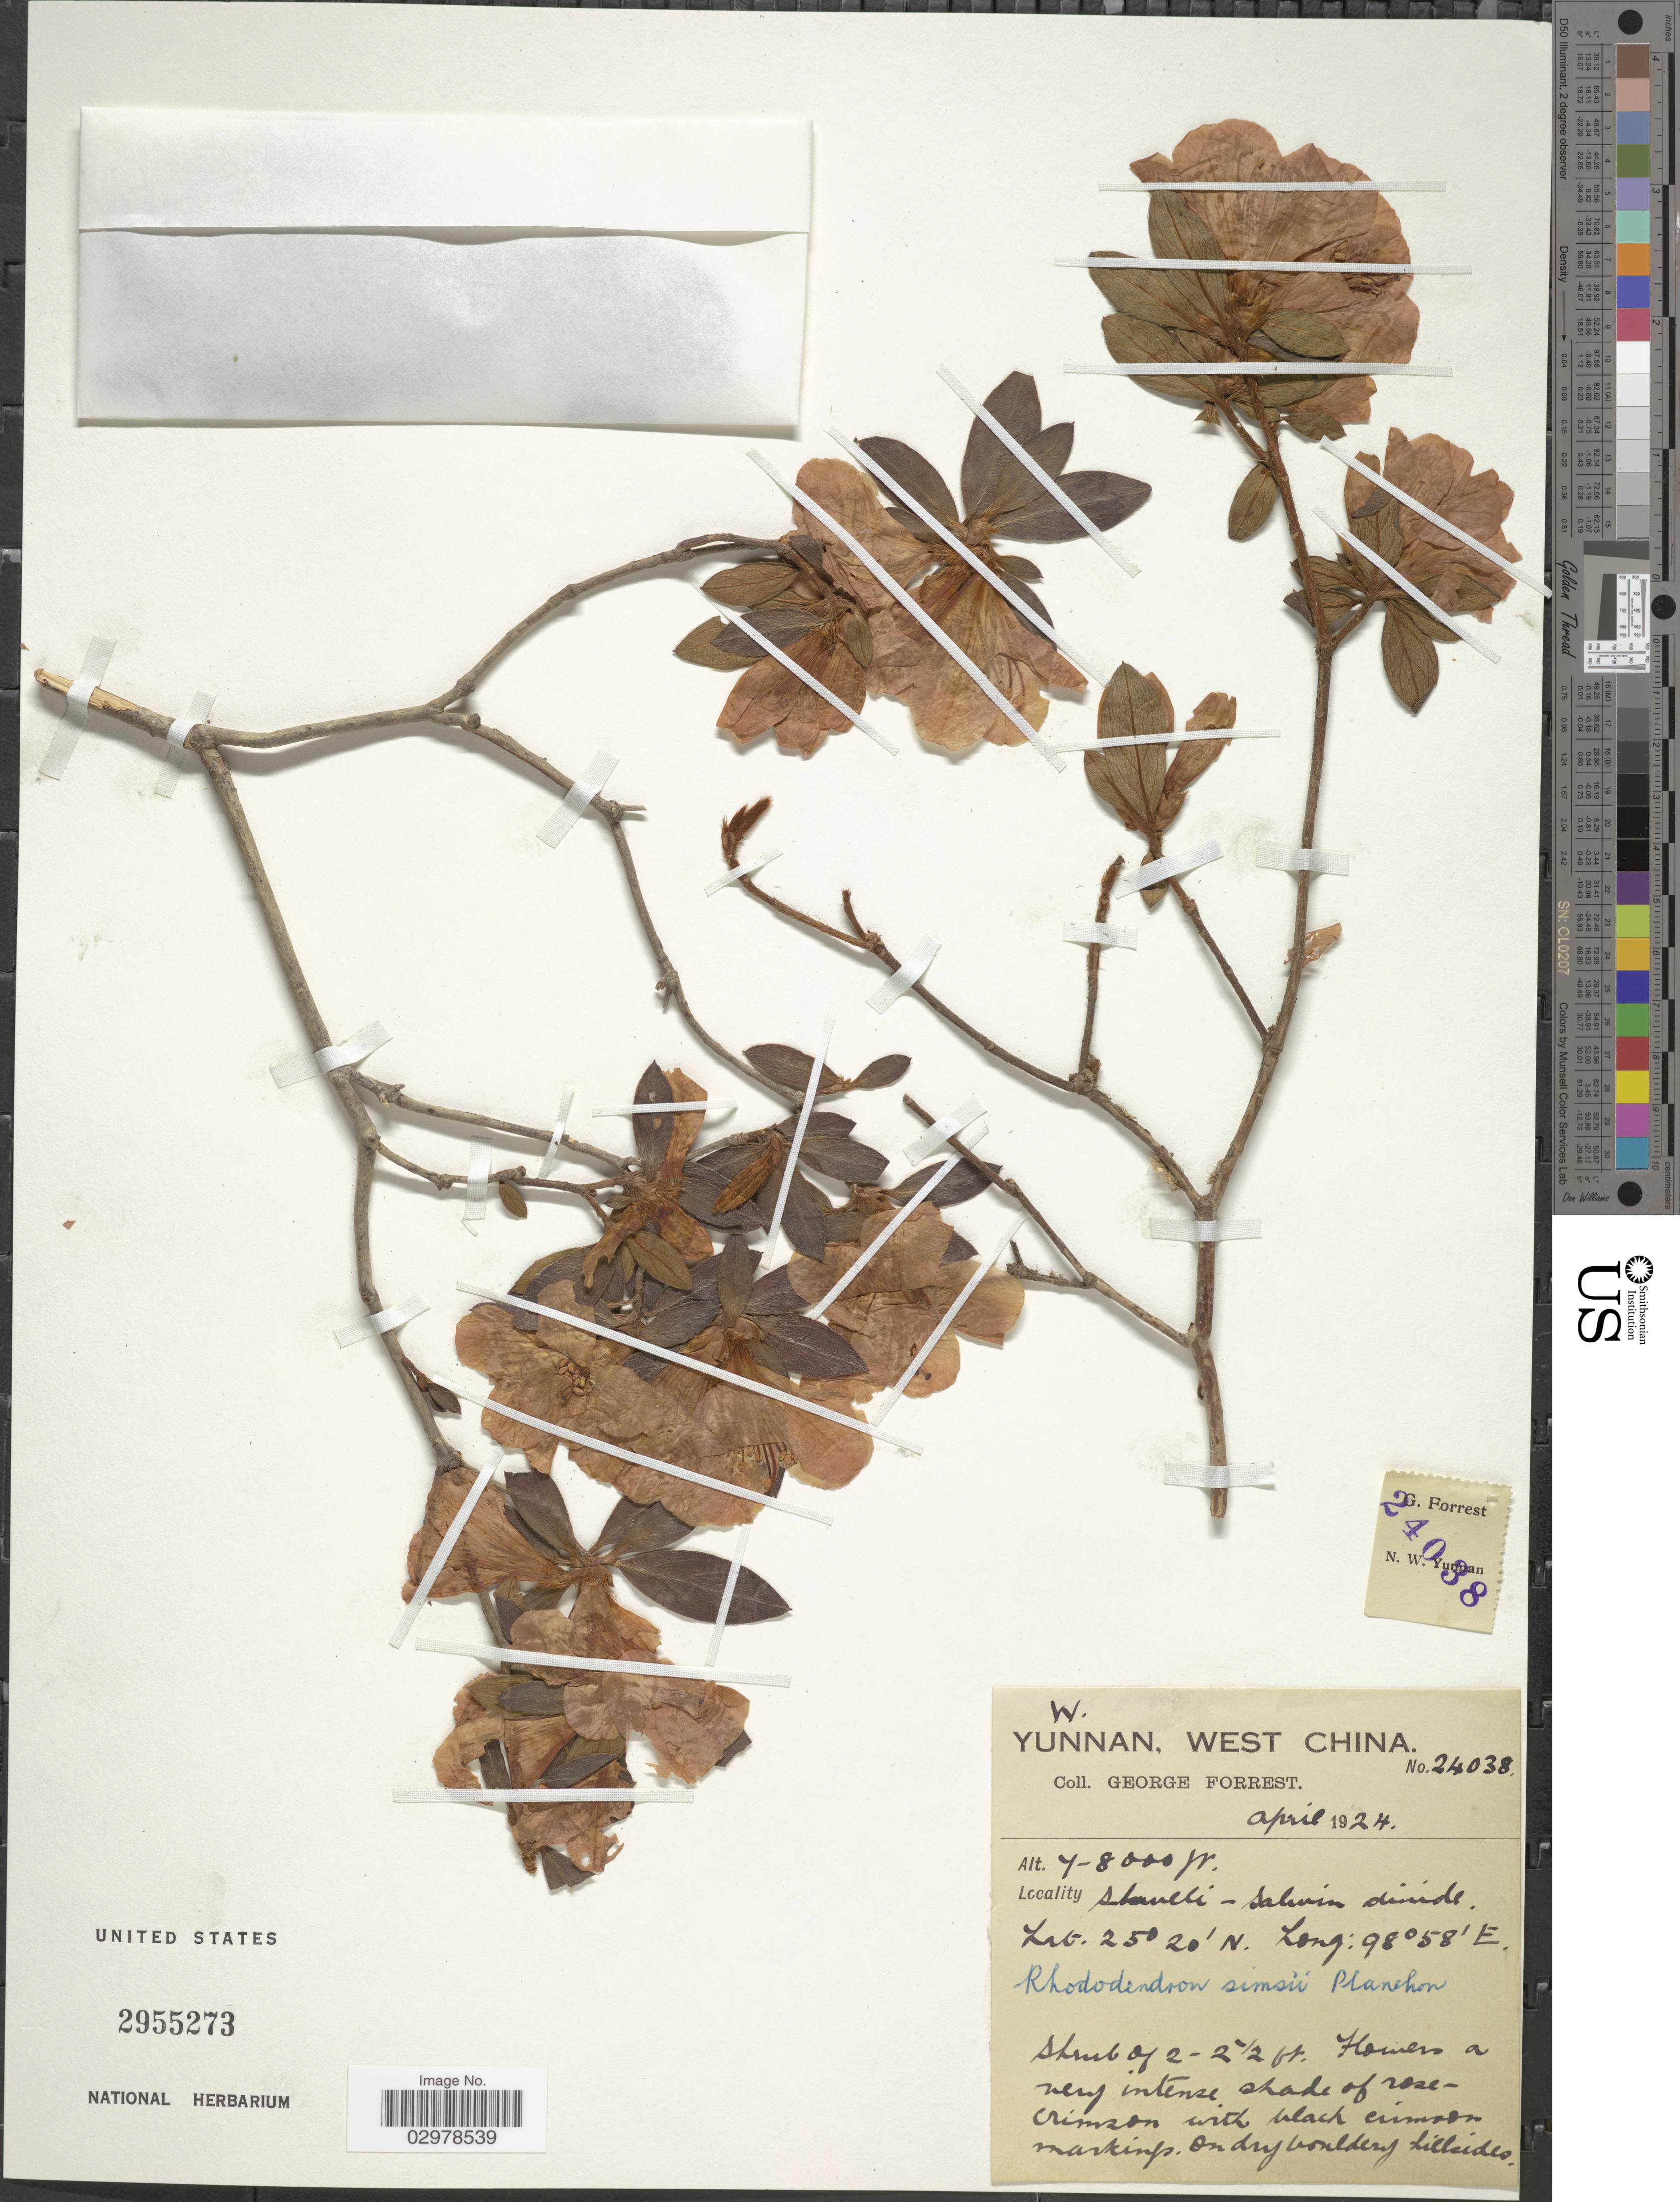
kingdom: Plantae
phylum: Tracheophyta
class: Magnoliopsida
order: Ericales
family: Ericaceae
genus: Rhododendron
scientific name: Rhododendron simsii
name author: Planch.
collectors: G. Forrest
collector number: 24038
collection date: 1924-04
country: China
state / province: Yunnan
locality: W. Yunnan, West China. Shweli-Salwin divide.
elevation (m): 2134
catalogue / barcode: US 2955273